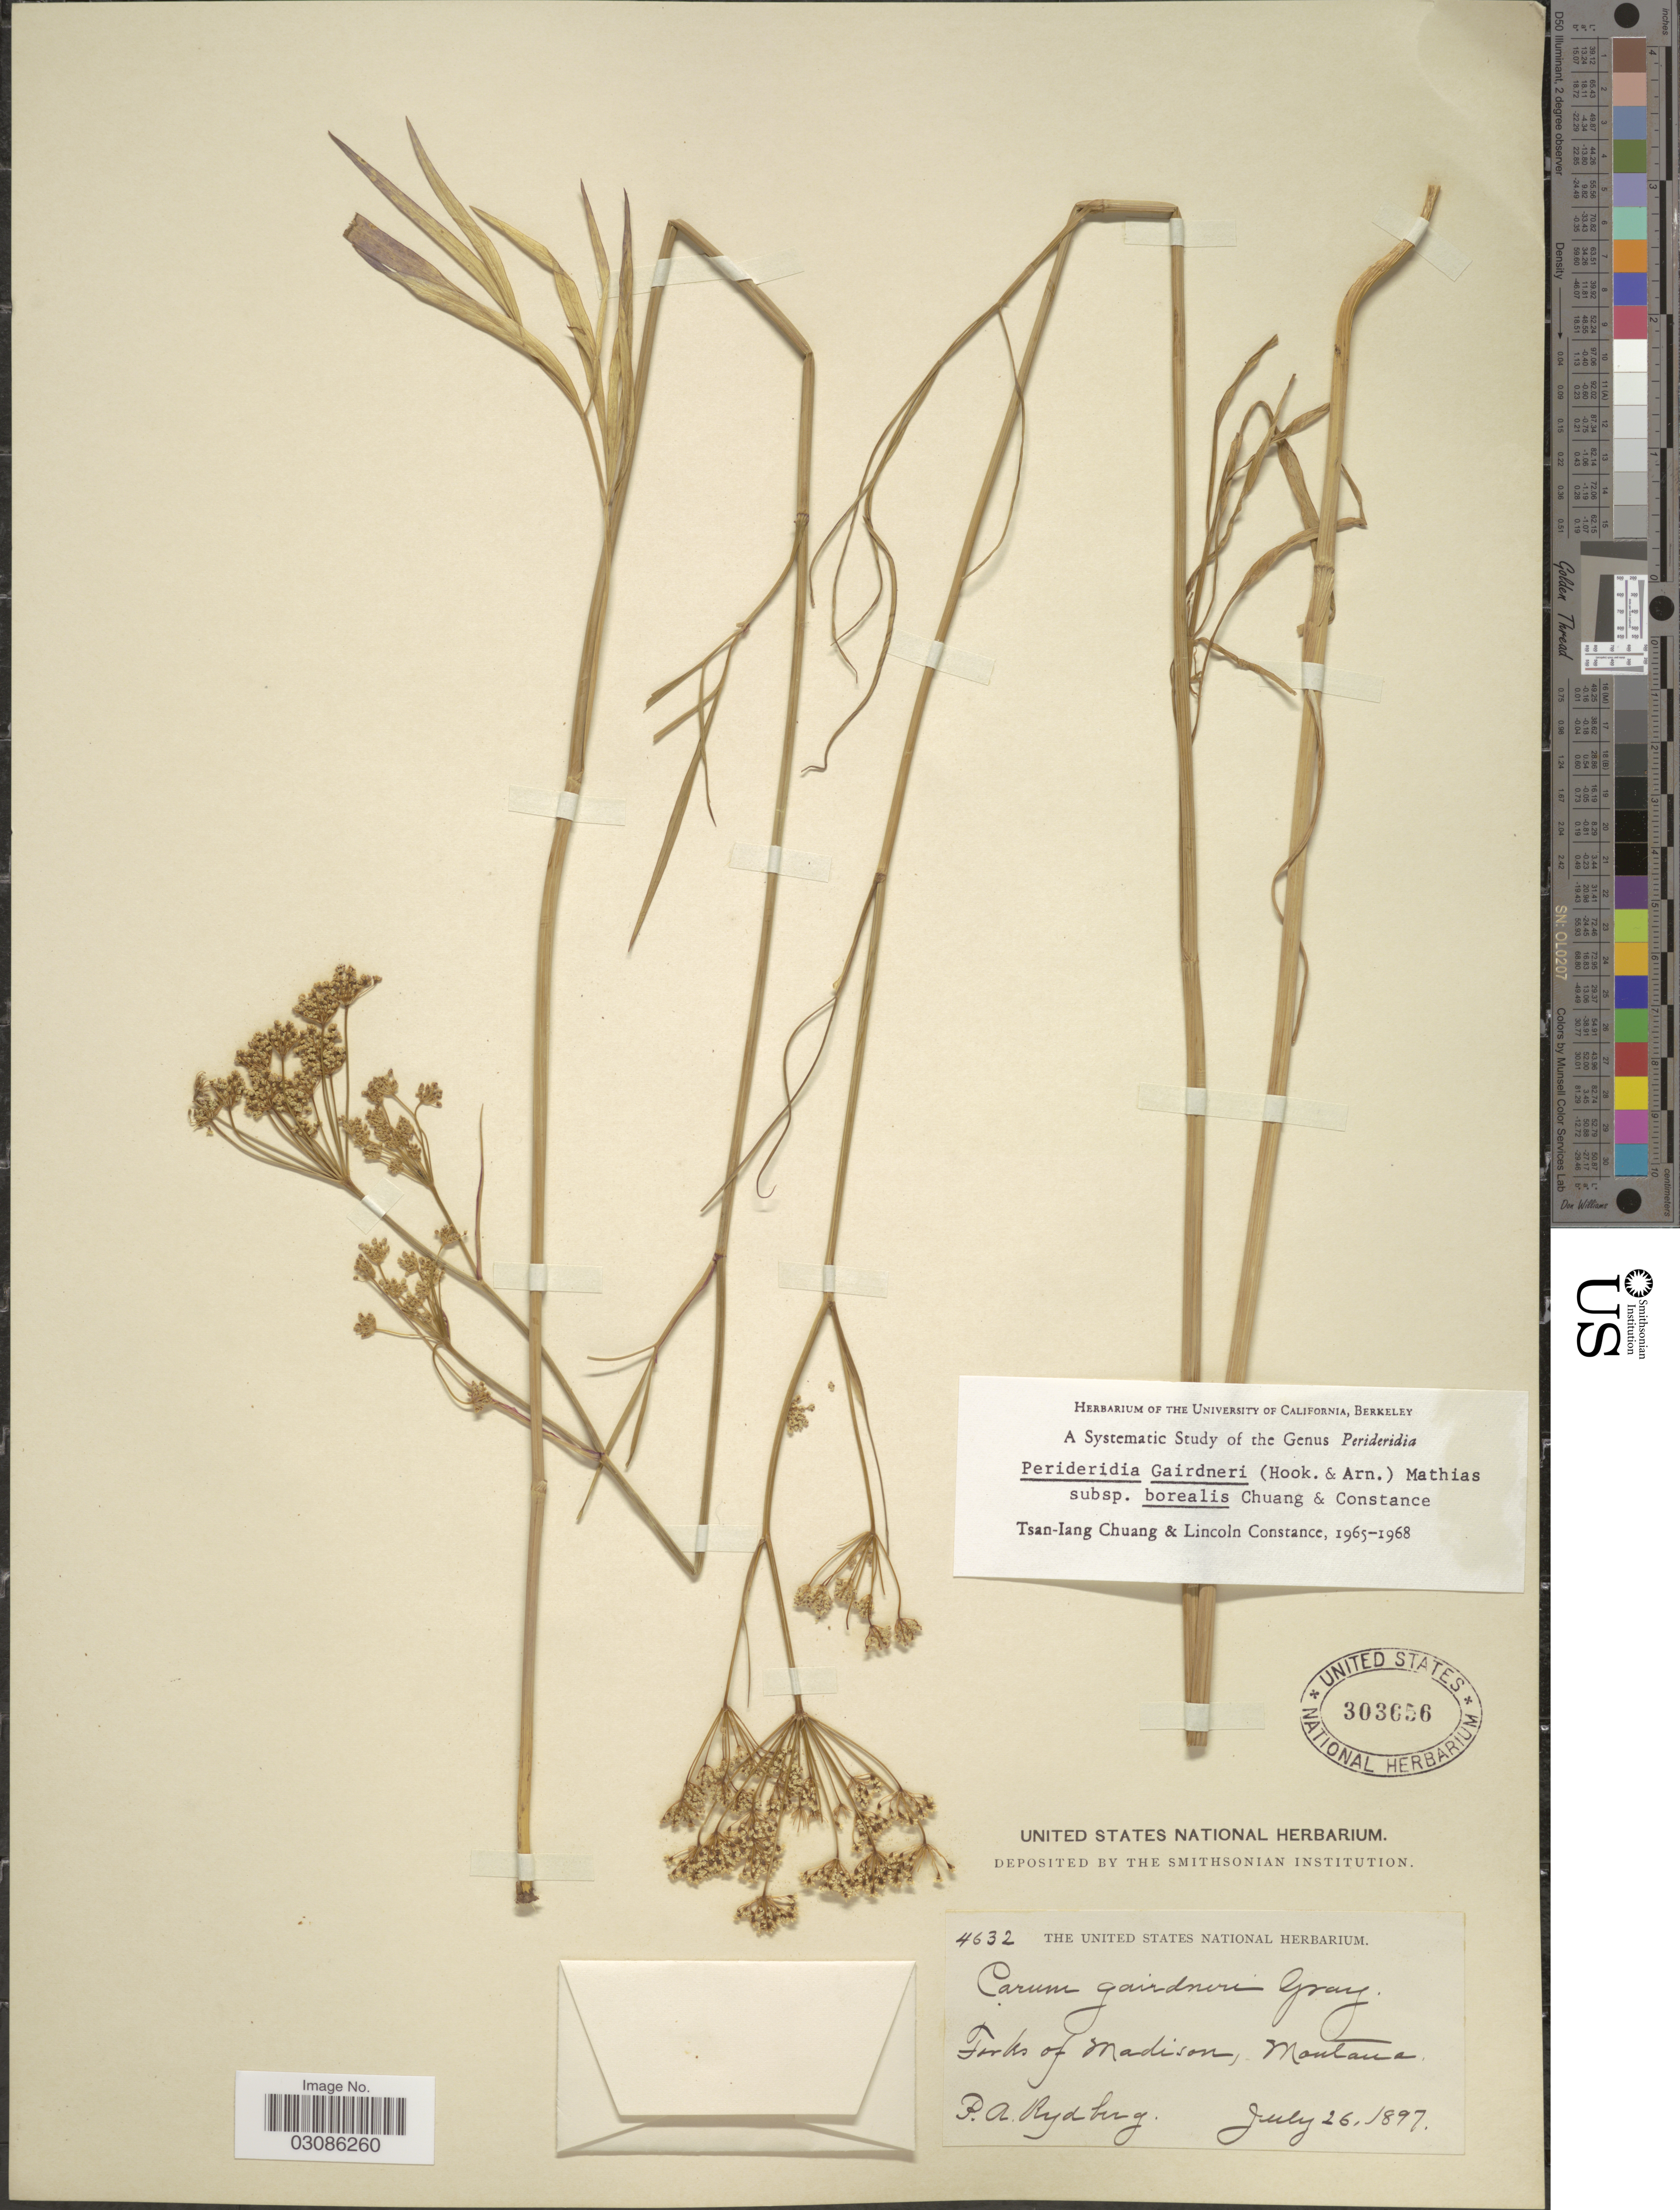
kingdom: Plantae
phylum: Tracheophyta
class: Magnoliopsida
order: Apiales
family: Apiaceae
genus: Perideridia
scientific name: Perideridia gairdneri subsp. borealis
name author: T.I. Chuang & Constance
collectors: P. A. Rydberg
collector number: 4632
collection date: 1897-07-26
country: United States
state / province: Montana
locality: Forks of Madison, Montana.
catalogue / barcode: US 303656